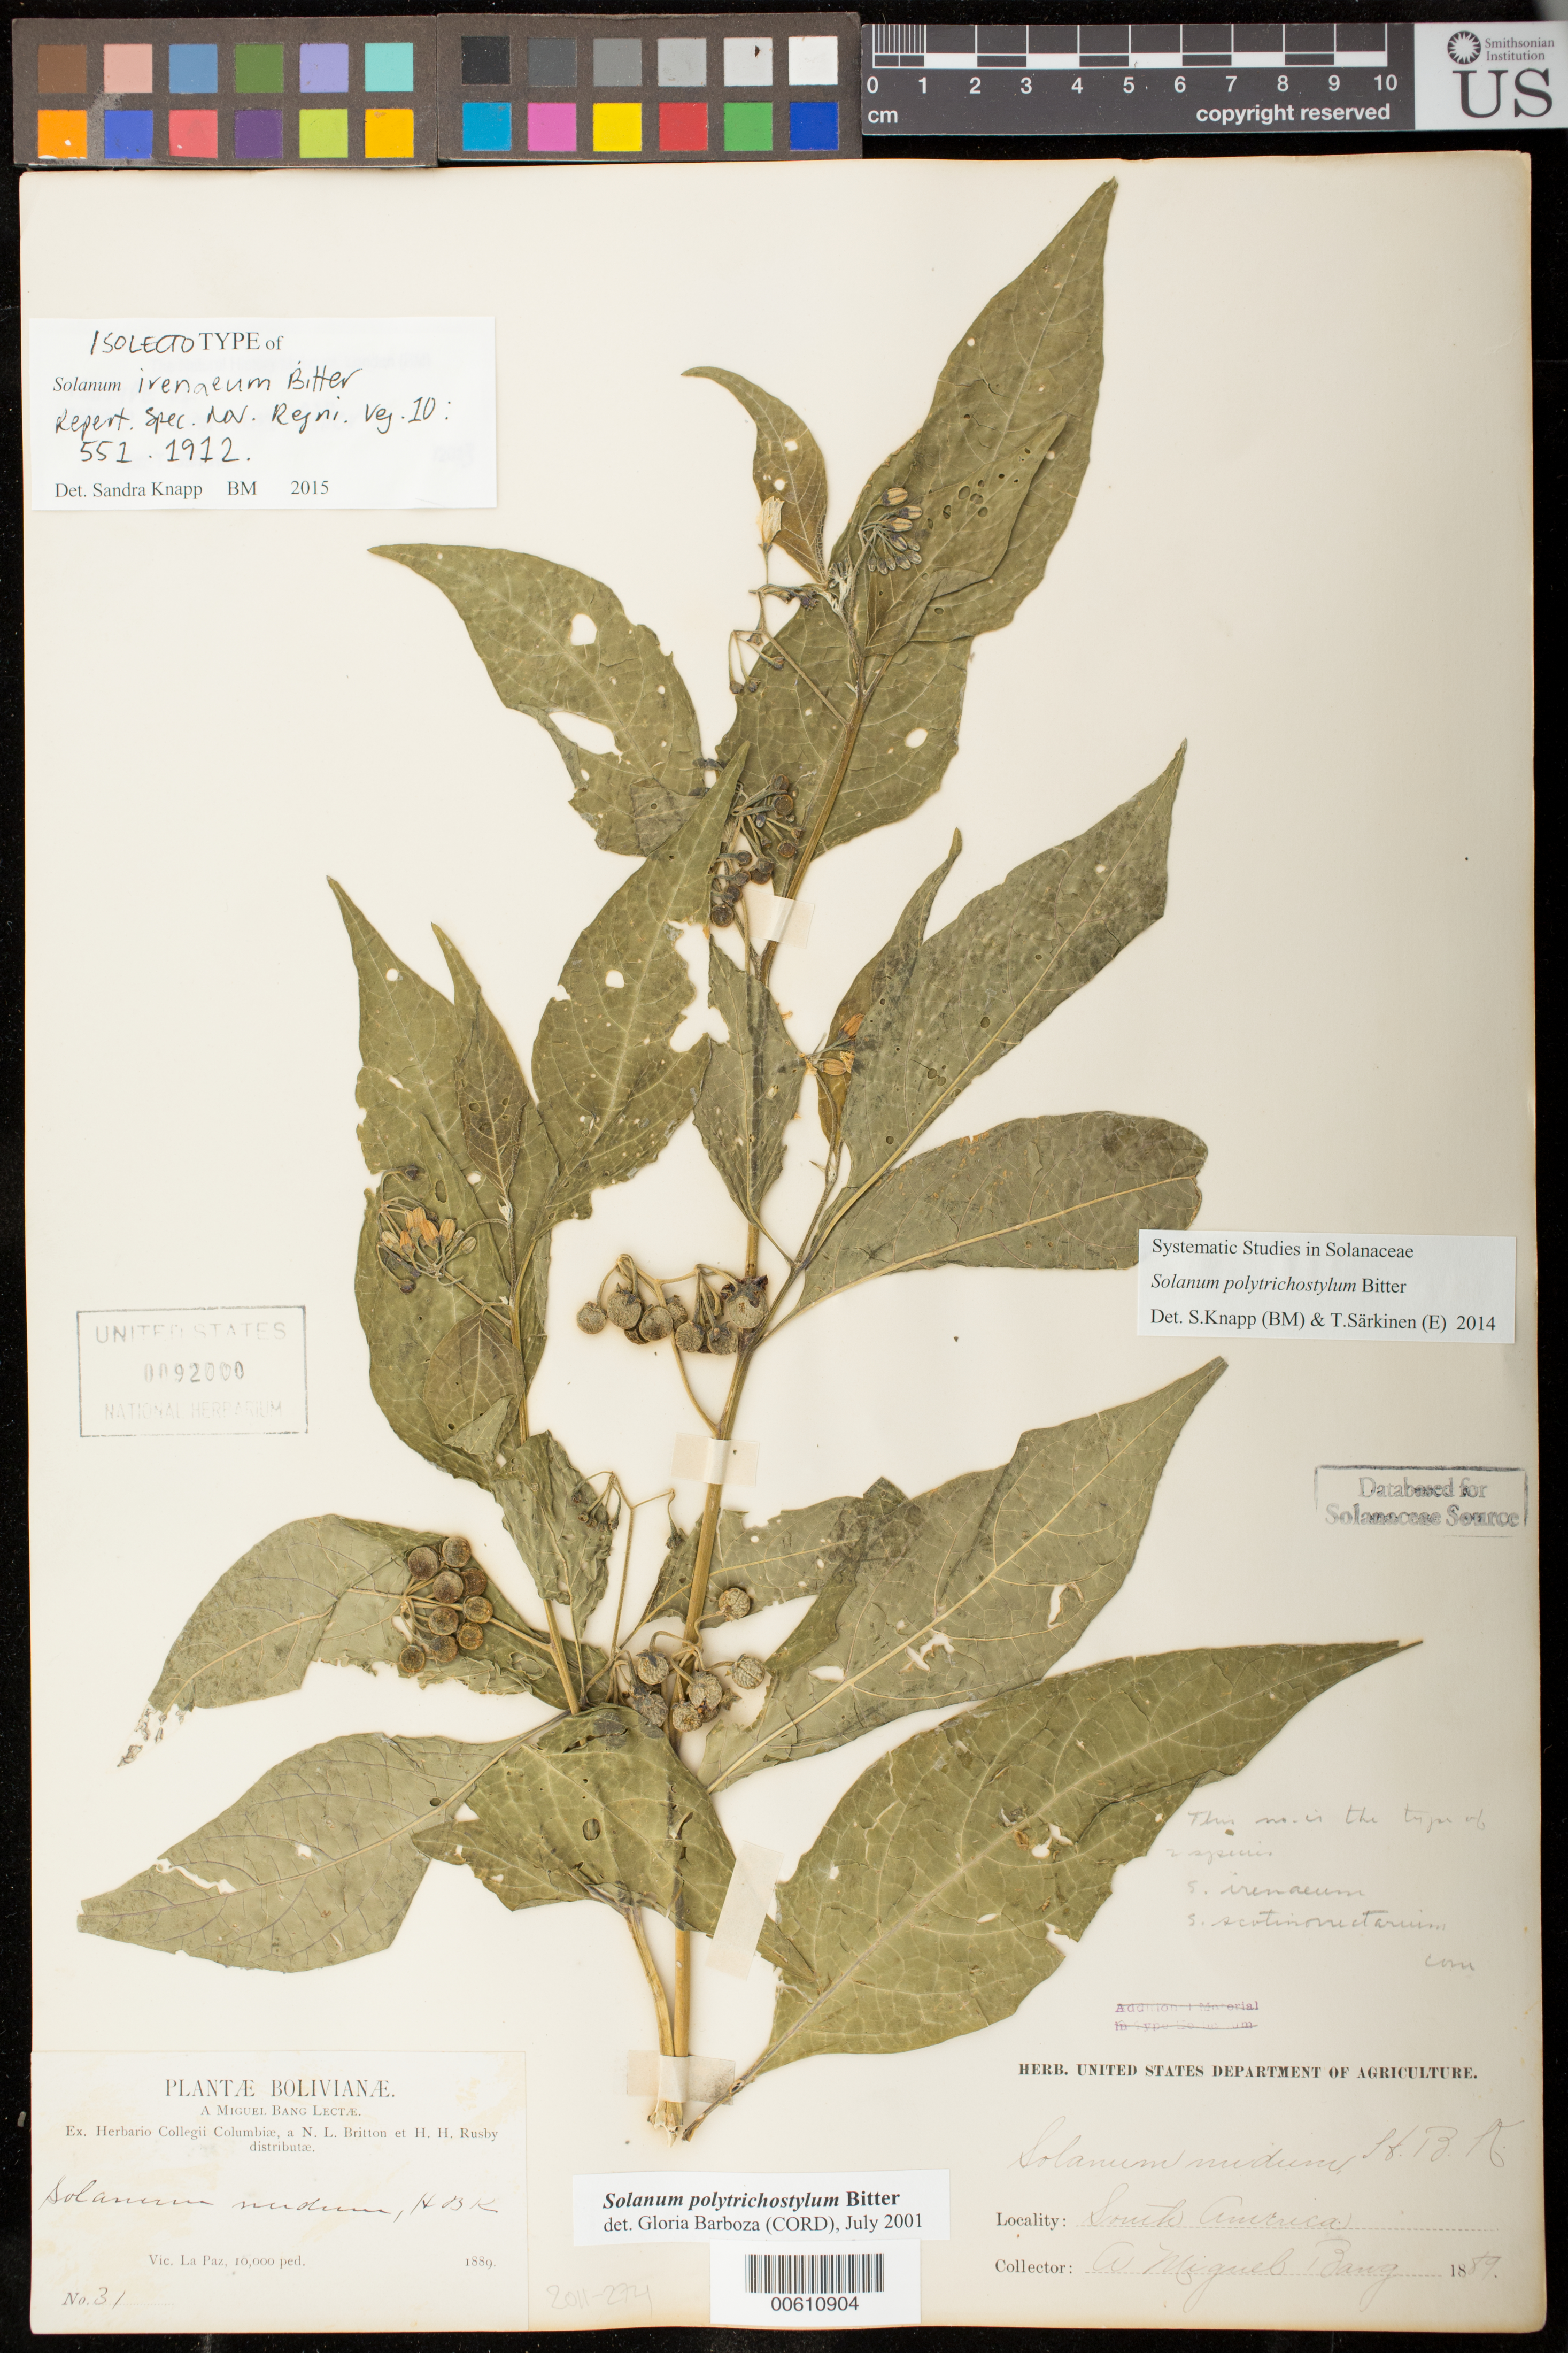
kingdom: Plantae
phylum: Tracheophyta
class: Magnoliopsida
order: Solanales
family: Solanaceae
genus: Solanum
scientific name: Solanum irenaeum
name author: Bitter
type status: Isotype; Possible Isosyntype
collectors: M. Bang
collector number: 31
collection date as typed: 1889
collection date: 1889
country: Bolivia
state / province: La Paz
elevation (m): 4877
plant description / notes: Specimen annotated by S. Knapp (2015) as isolectotype of Solanum irenaeum Bitter [ined.? publication not found]. Also an isosyntype of Solanum scotinonectarium Bitter? Name based (in part) on same collection as Solanum irenaeum Bitter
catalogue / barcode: US 92000